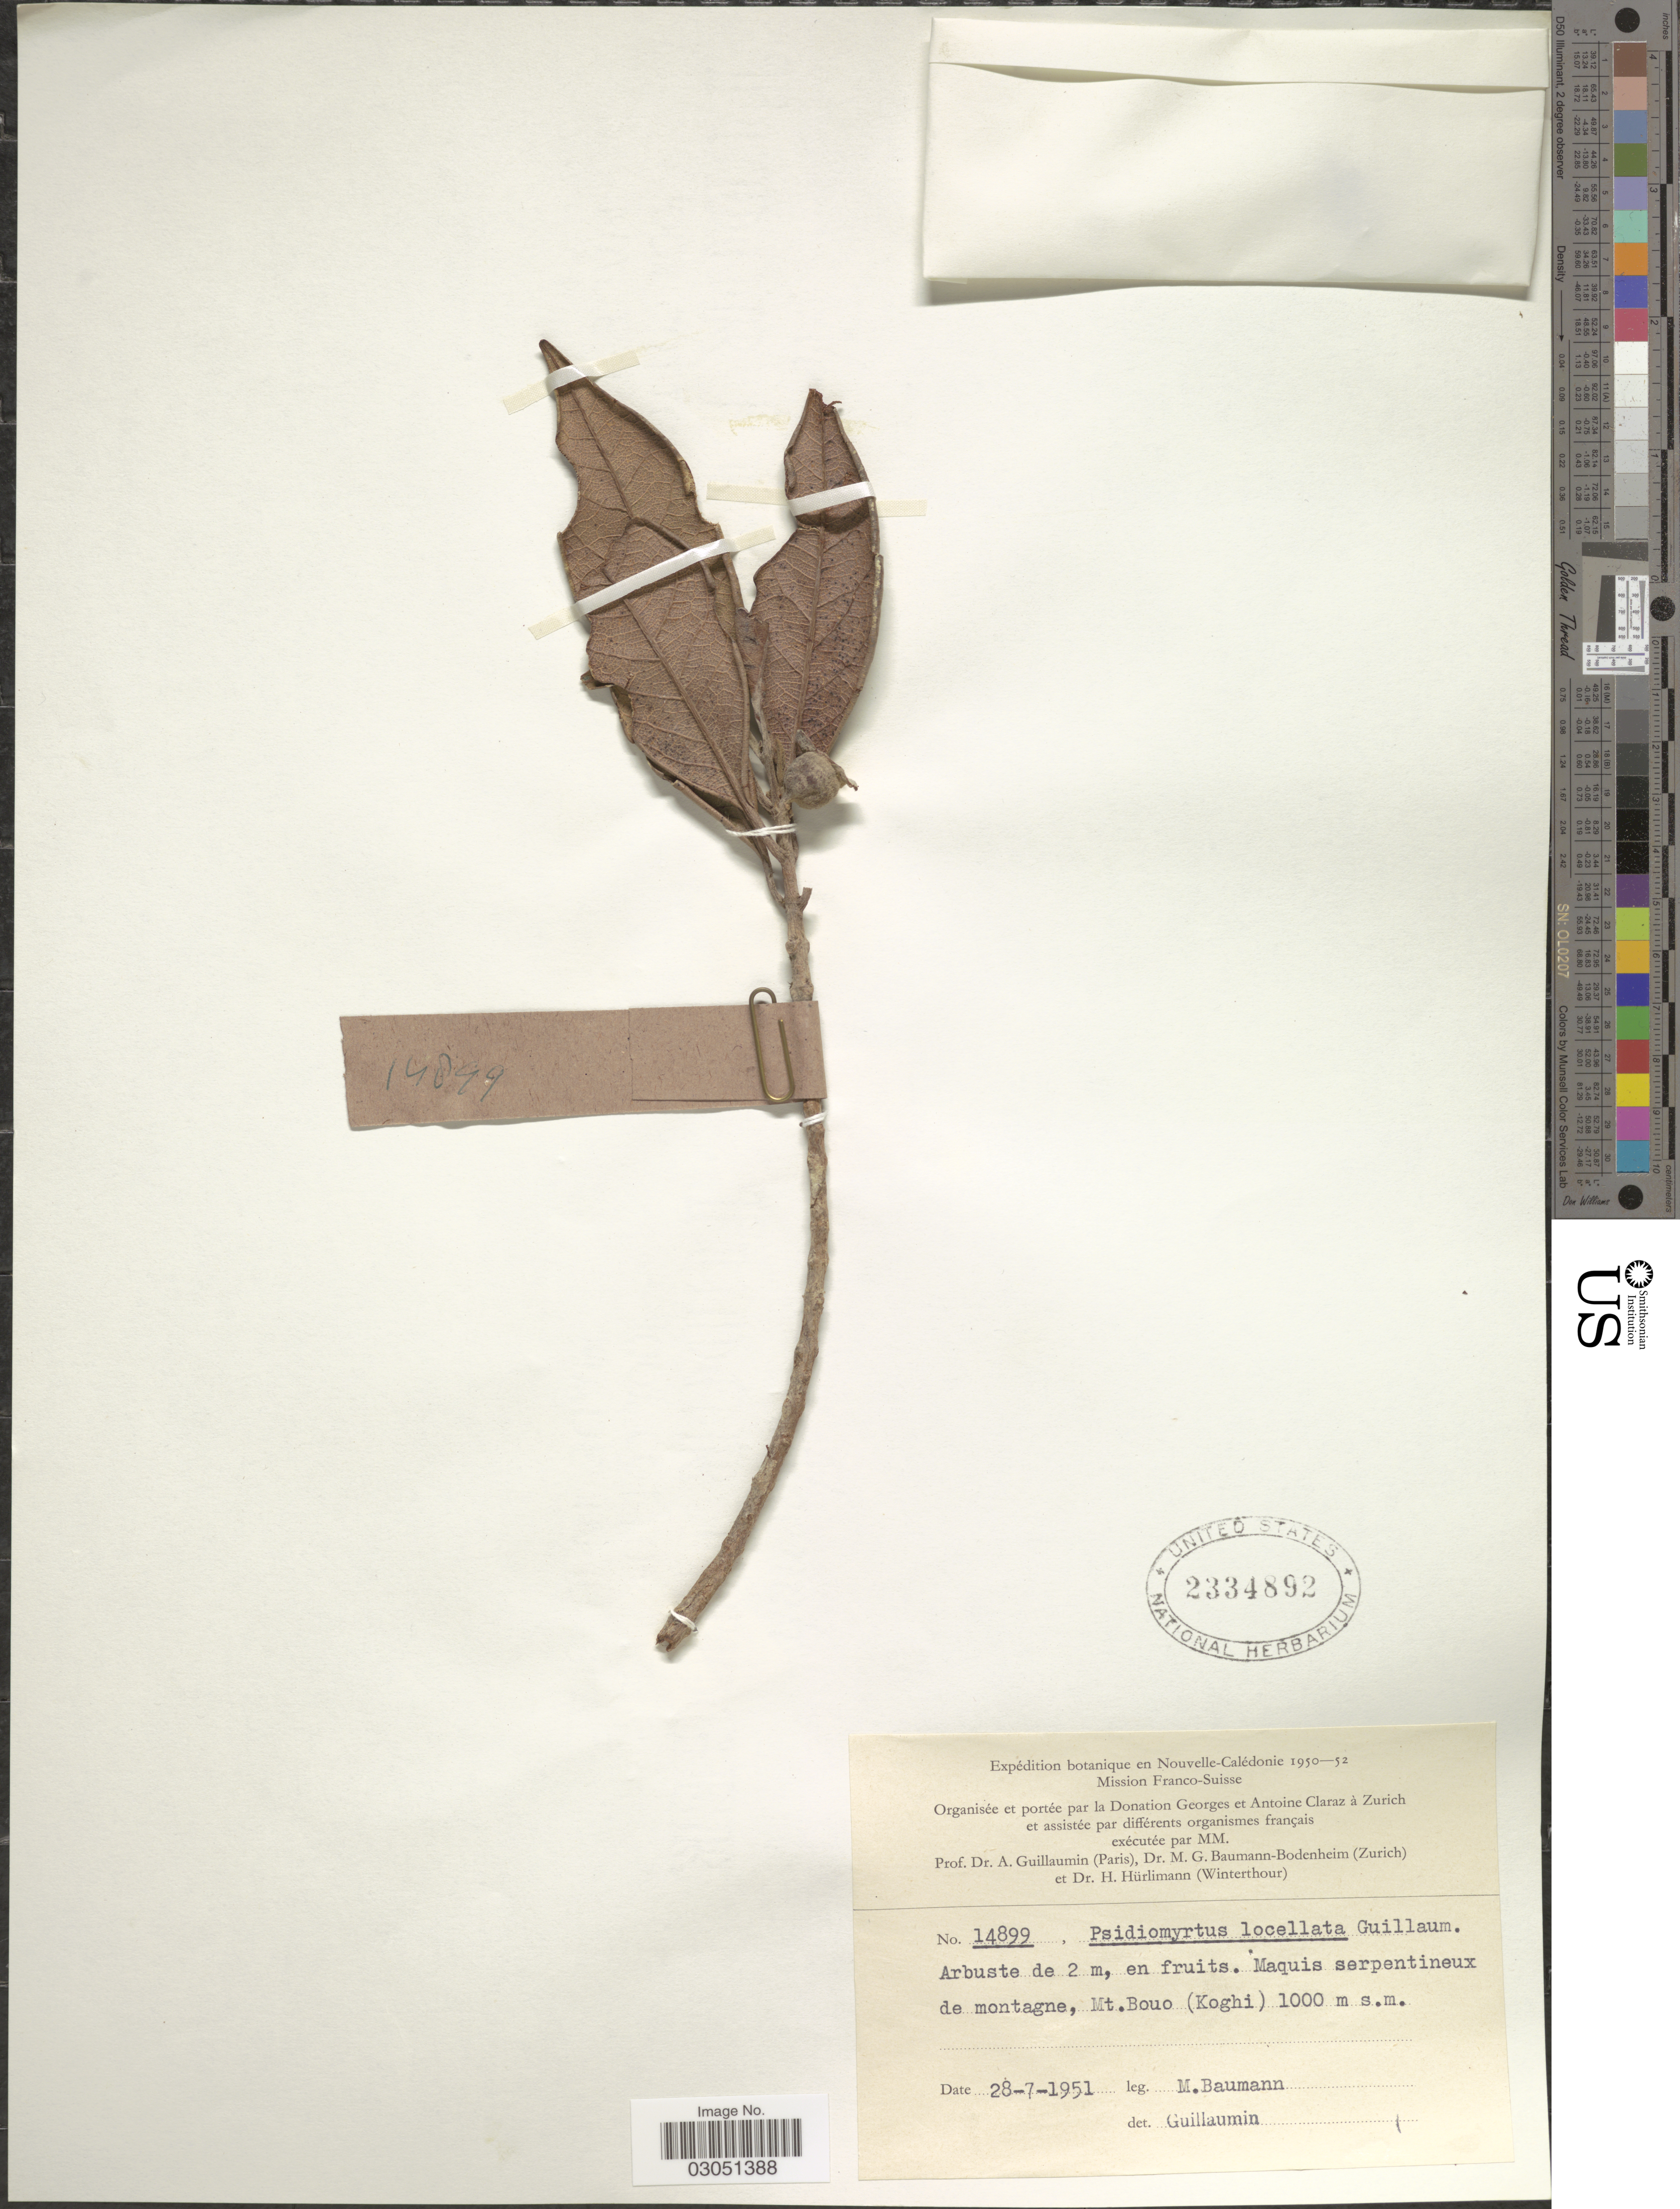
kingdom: Plantae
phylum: Tracheophyta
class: Magnoliopsida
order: Myrtales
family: Myrtaceae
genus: Rhodomyrtus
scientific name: Rhodomyrtus locellata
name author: (Guillaumin) Burret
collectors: M. G. Baumann-Bodenheim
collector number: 14899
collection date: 1951-07-27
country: New Caledonia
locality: Nouvelle-Calédonie, Maquis serpentineux de montagne, Mt. Bouo (Koghi).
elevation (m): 1000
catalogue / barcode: US 2334892